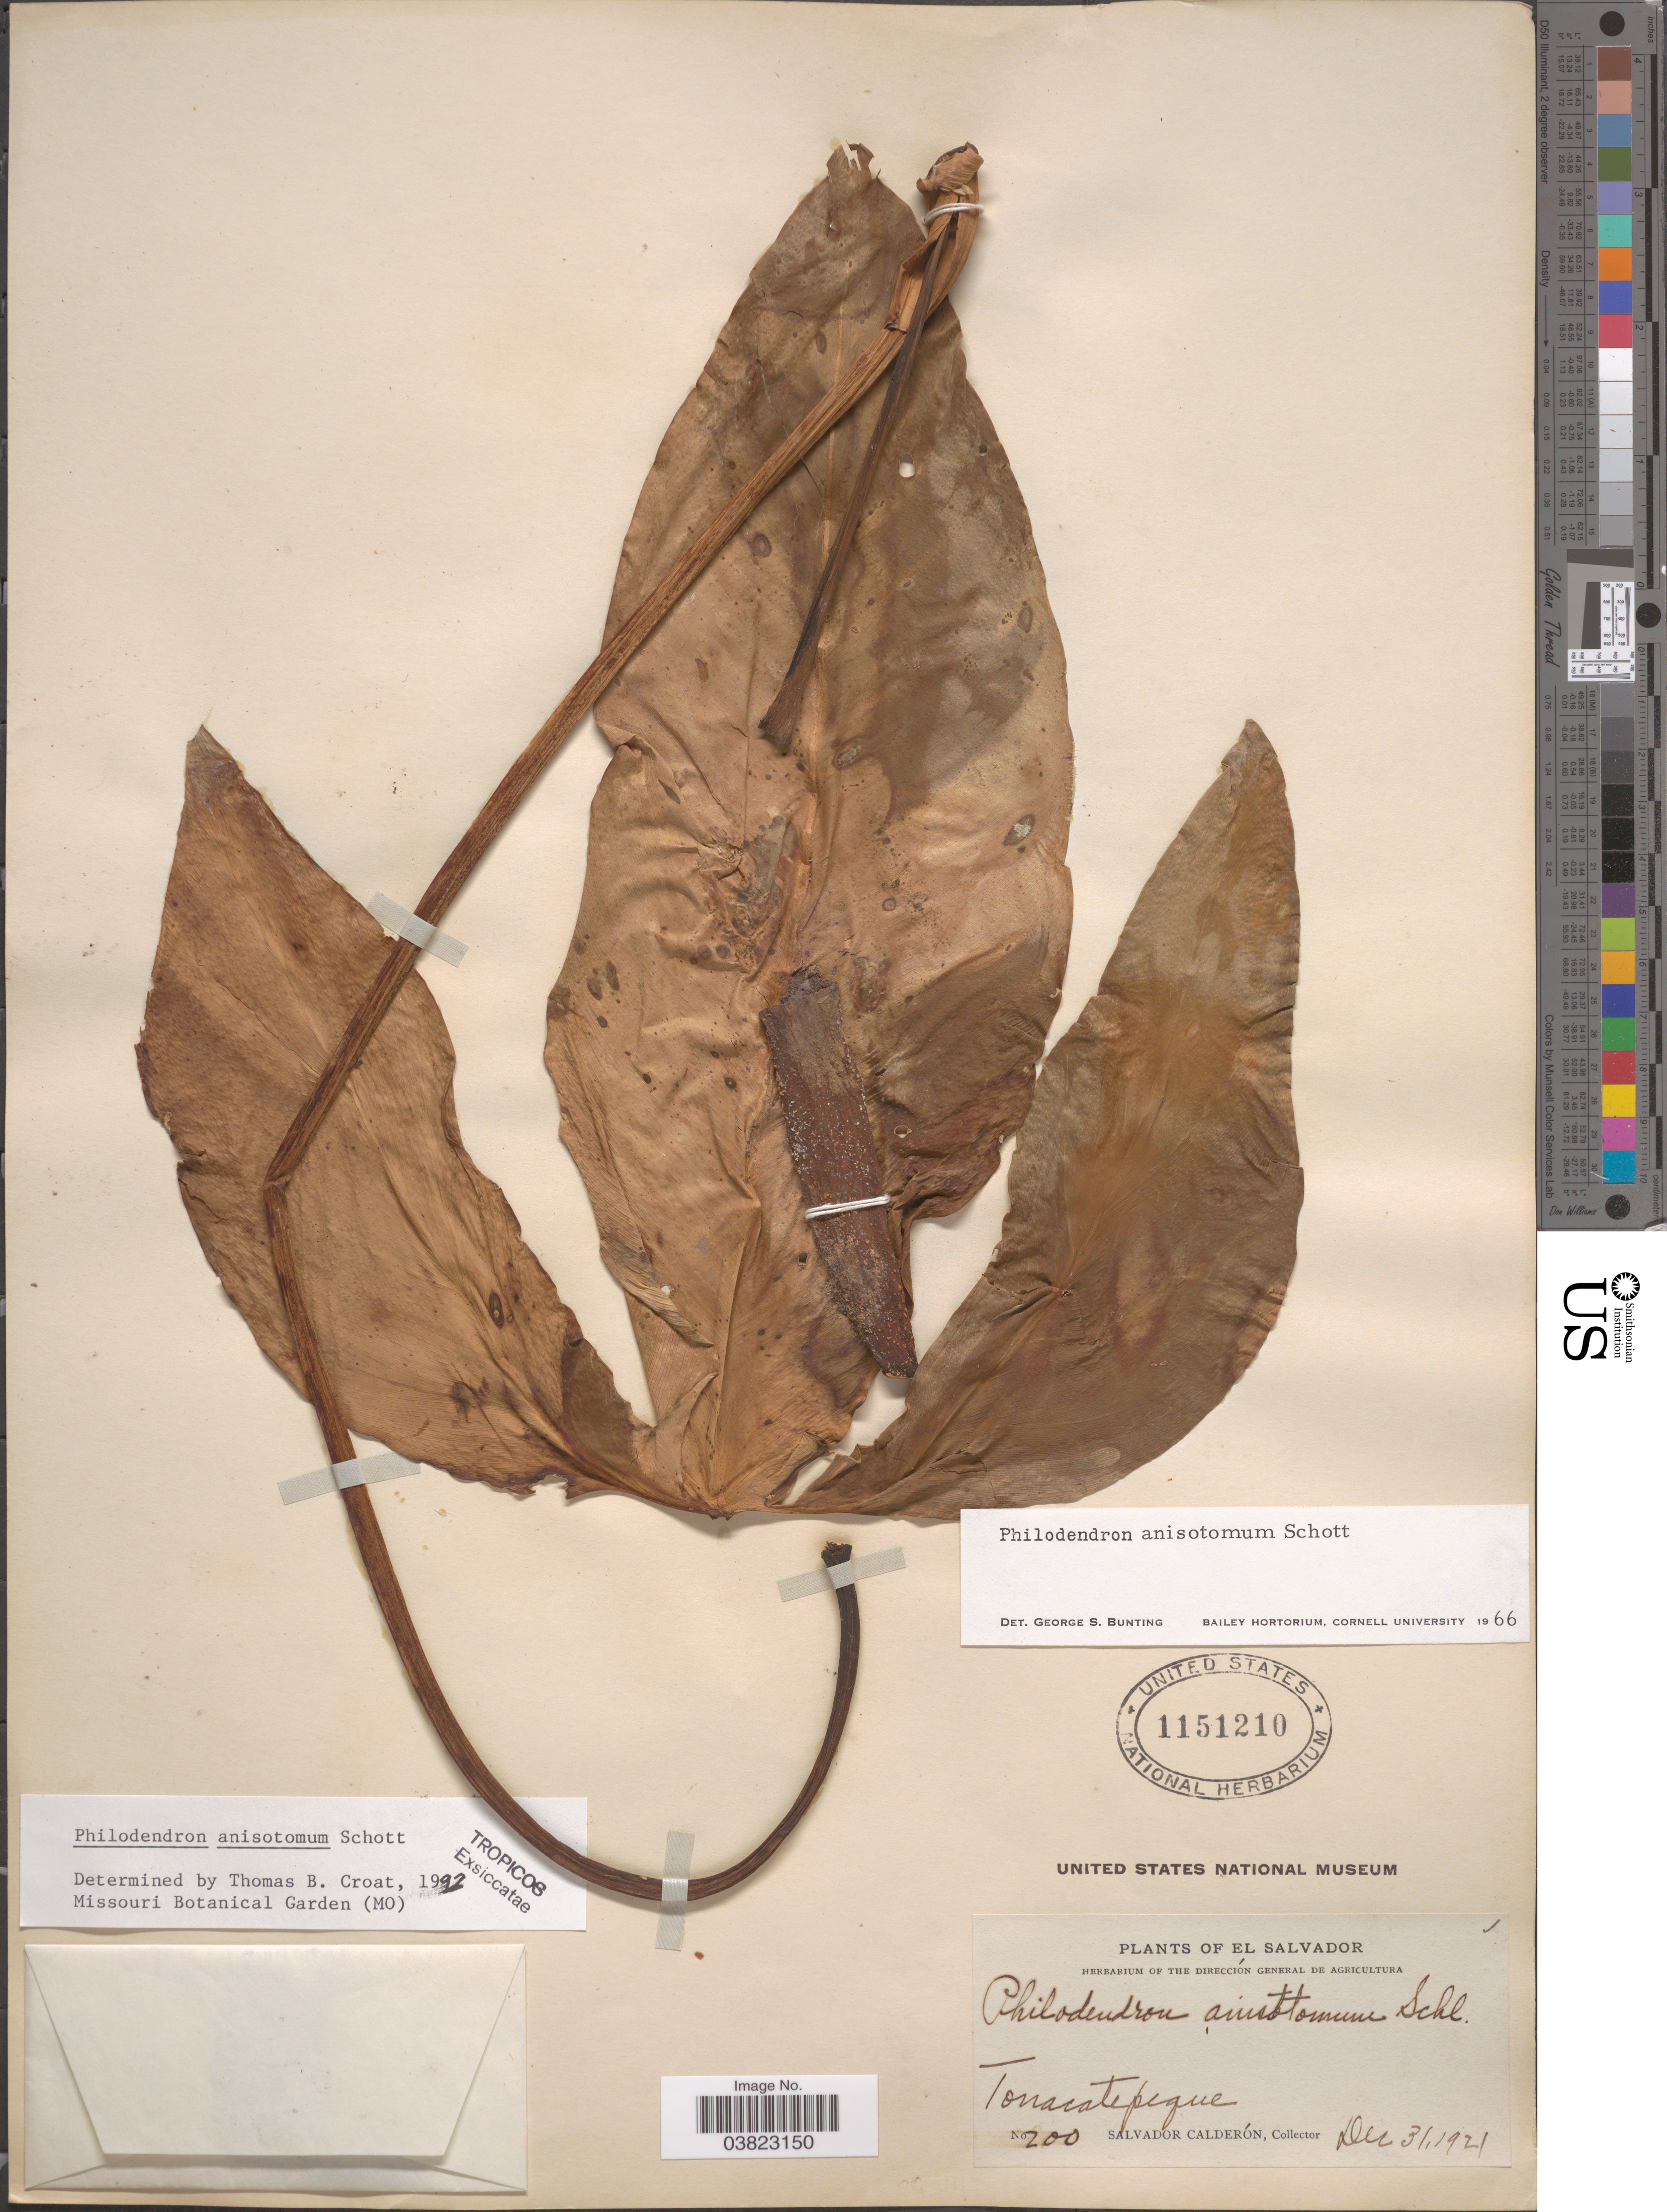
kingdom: Plantae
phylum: Tracheophyta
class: Liliopsida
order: Alismatales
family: Araceae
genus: Philodendron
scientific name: Philodendron anisotomum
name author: Schott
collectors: S. Calderón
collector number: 200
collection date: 1921-12-31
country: El Salvador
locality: Tonacatepeque.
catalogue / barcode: US 1151210